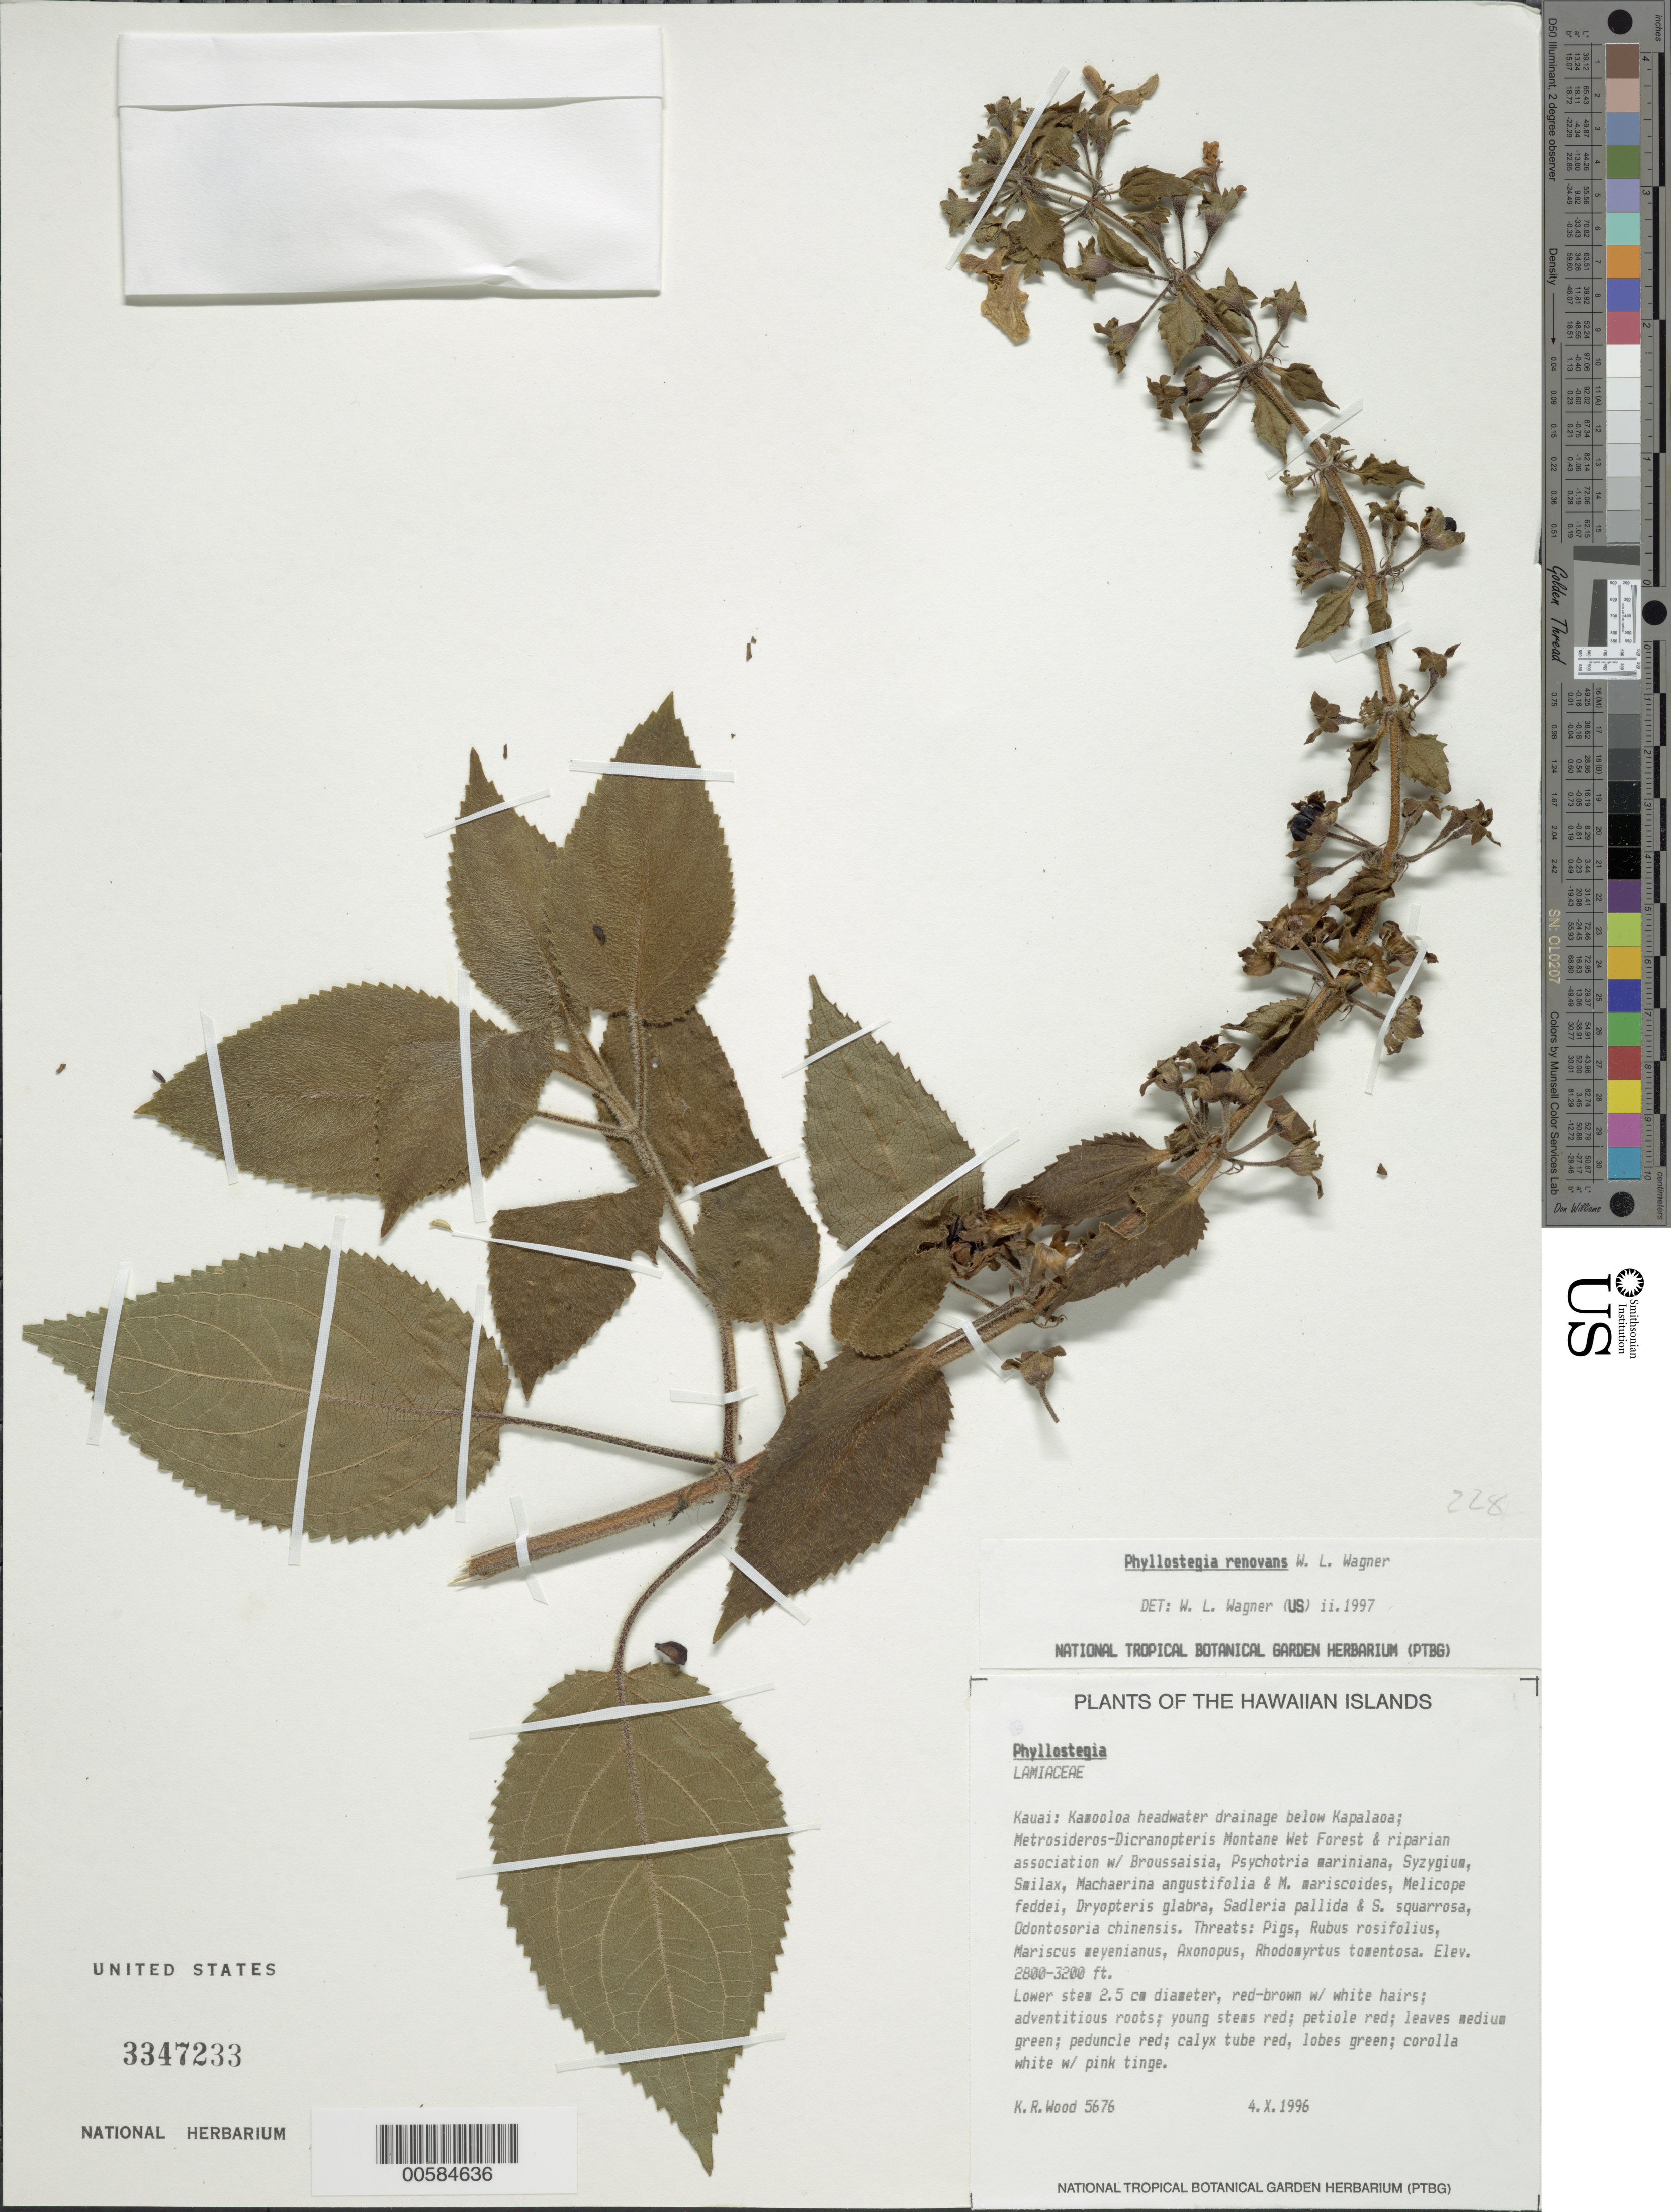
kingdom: Plantae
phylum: Tracheophyta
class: Magnoliopsida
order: Lamiales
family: Lamiaceae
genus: Phyllostegia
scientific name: Phyllostegia renovans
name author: W.L. Wagner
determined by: Wagner, W. L., (BOT), Smithsonian Institution - National Museum of Natural History (UNITED STATES)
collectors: K. R. Wood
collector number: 5676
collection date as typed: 4 Oct 1996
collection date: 1996-10-04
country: United States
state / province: Hawaii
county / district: Kauai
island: Kaua'i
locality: Kamooloa headwater drainage below Kapalaoa.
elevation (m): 853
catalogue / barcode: US 3347233